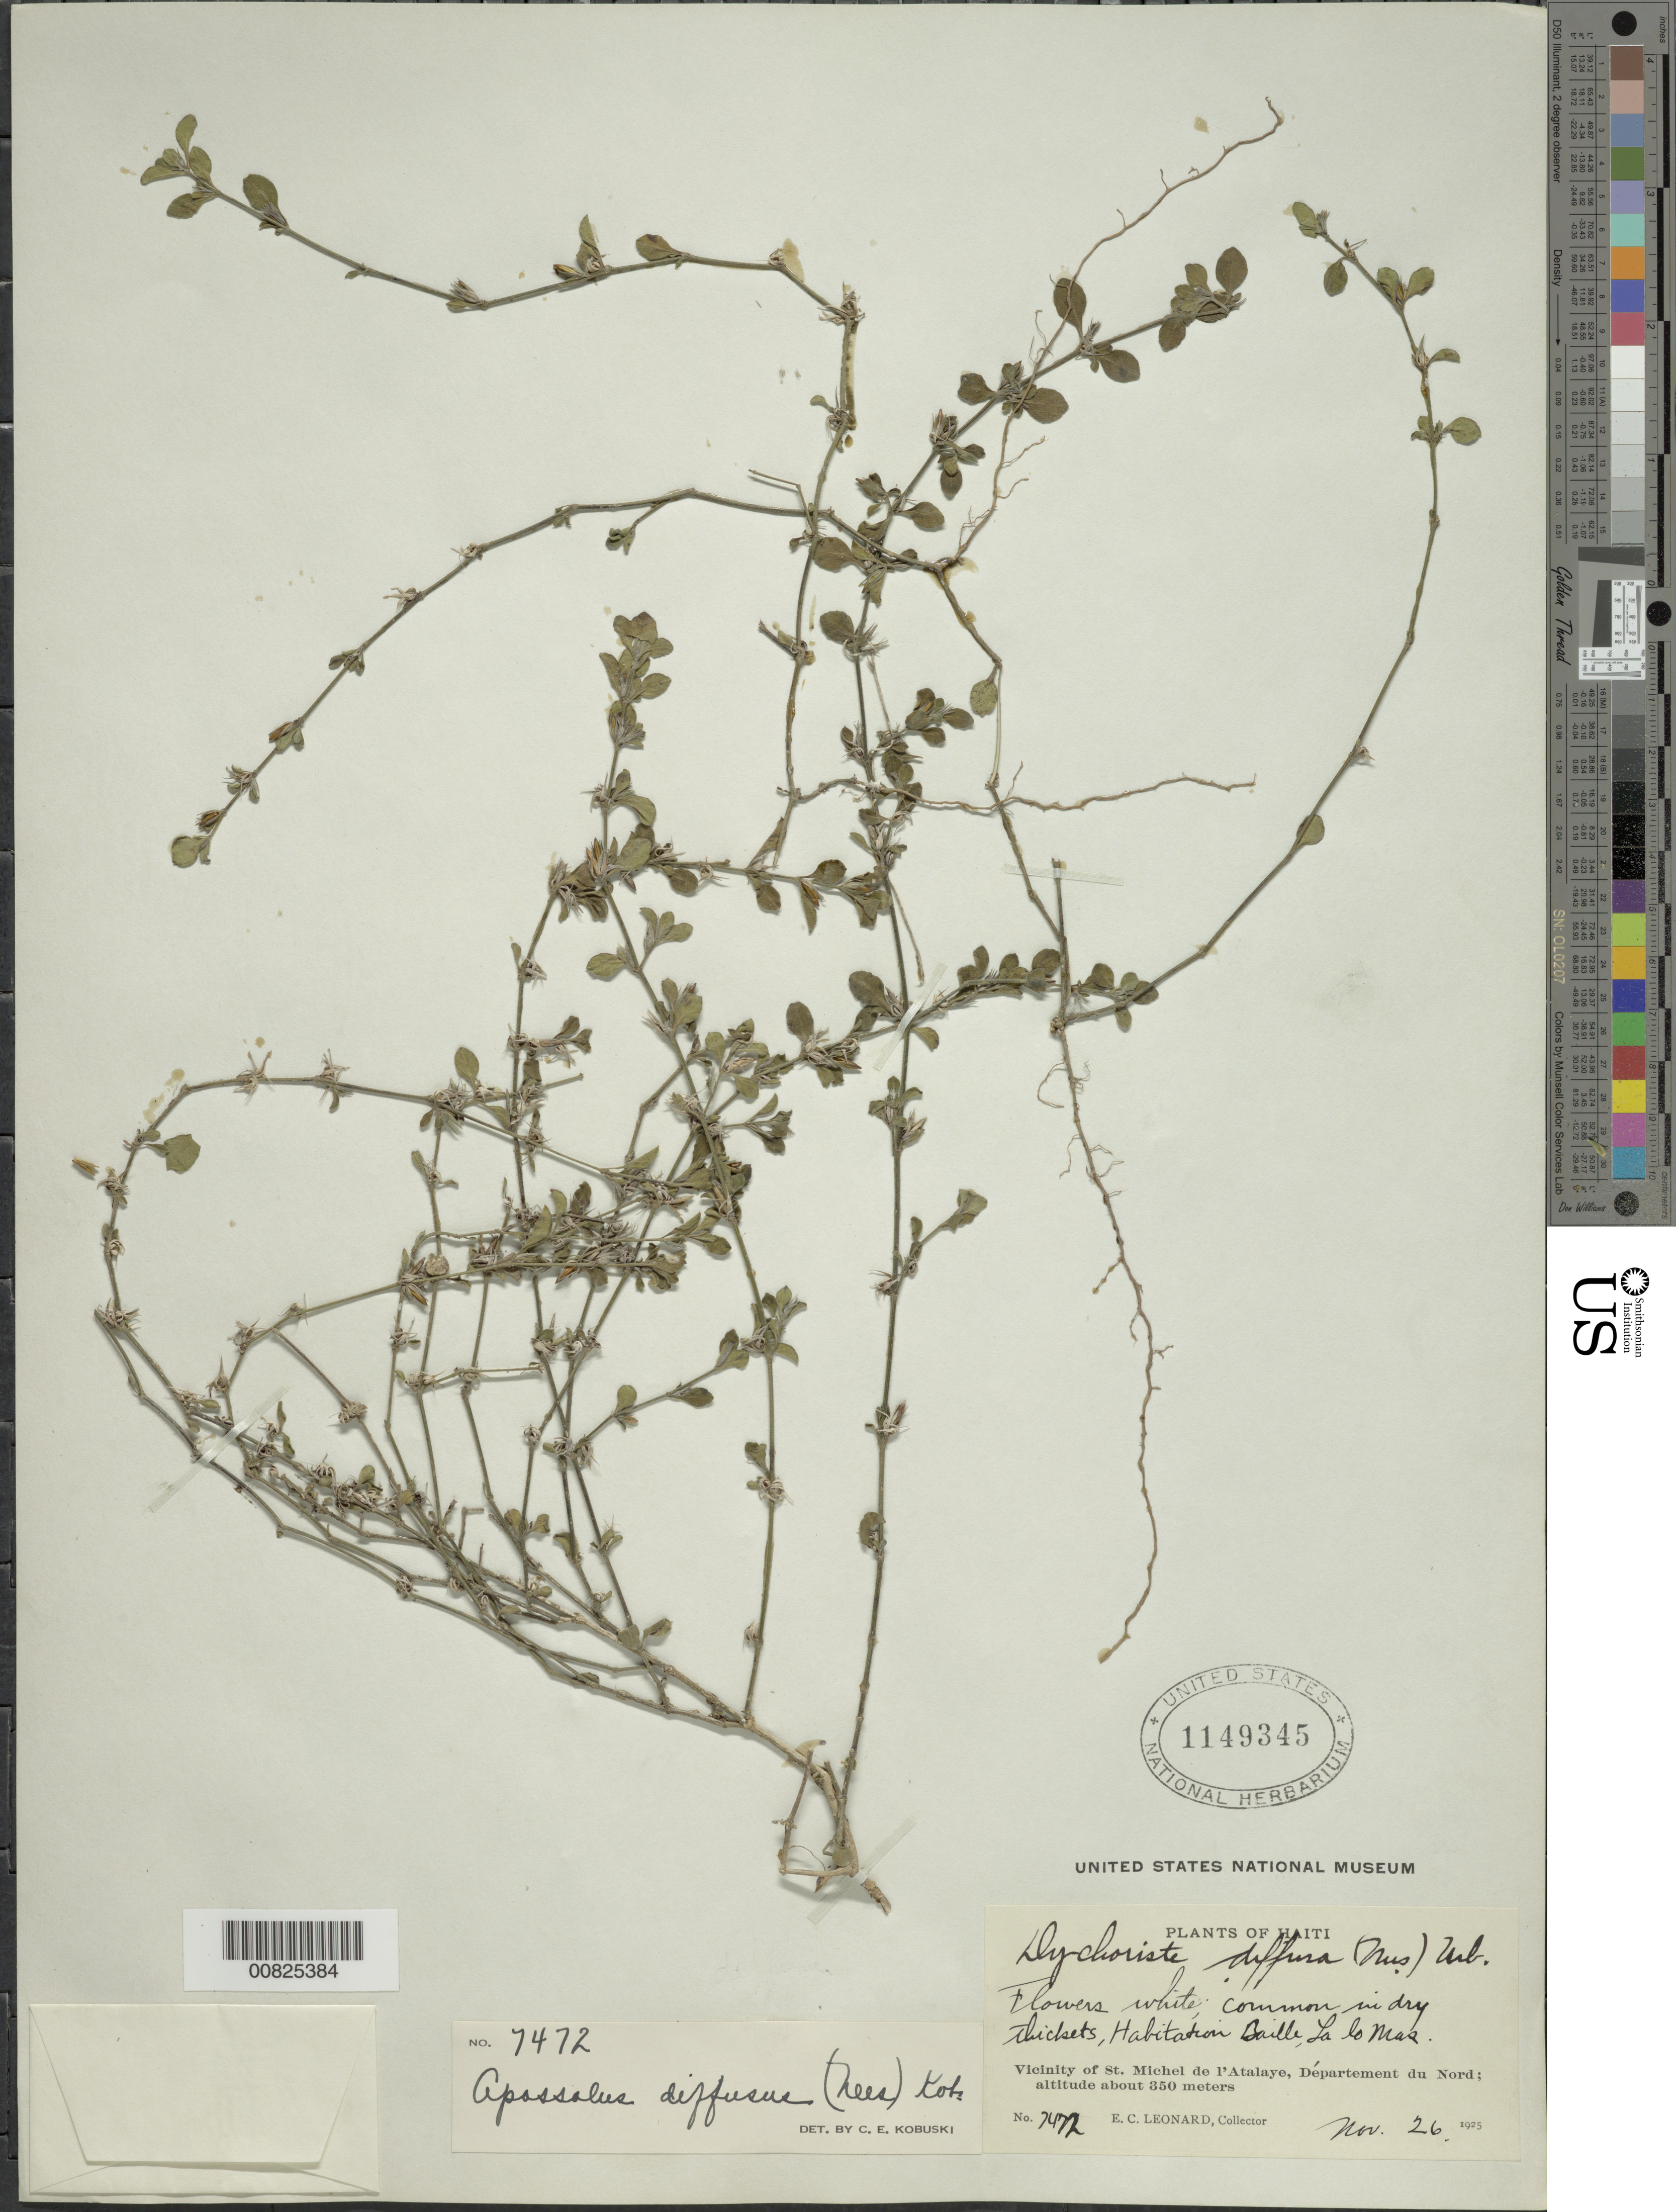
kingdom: Plantae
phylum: Tracheophyta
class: Magnoliopsida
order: Lamiales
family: Acanthaceae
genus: Apassalus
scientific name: Apassalus diffusus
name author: (Nees) Kobuski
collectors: E. C. Leonard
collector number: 7472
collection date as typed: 26 Nov 1925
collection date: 1925-11-26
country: Haiti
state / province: Artibonite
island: Hispaniola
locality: Vicinity of St. Michel de l'Atalaye, Habitation Baille, La lo Mas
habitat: In dry thickets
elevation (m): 350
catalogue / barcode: US 1149345